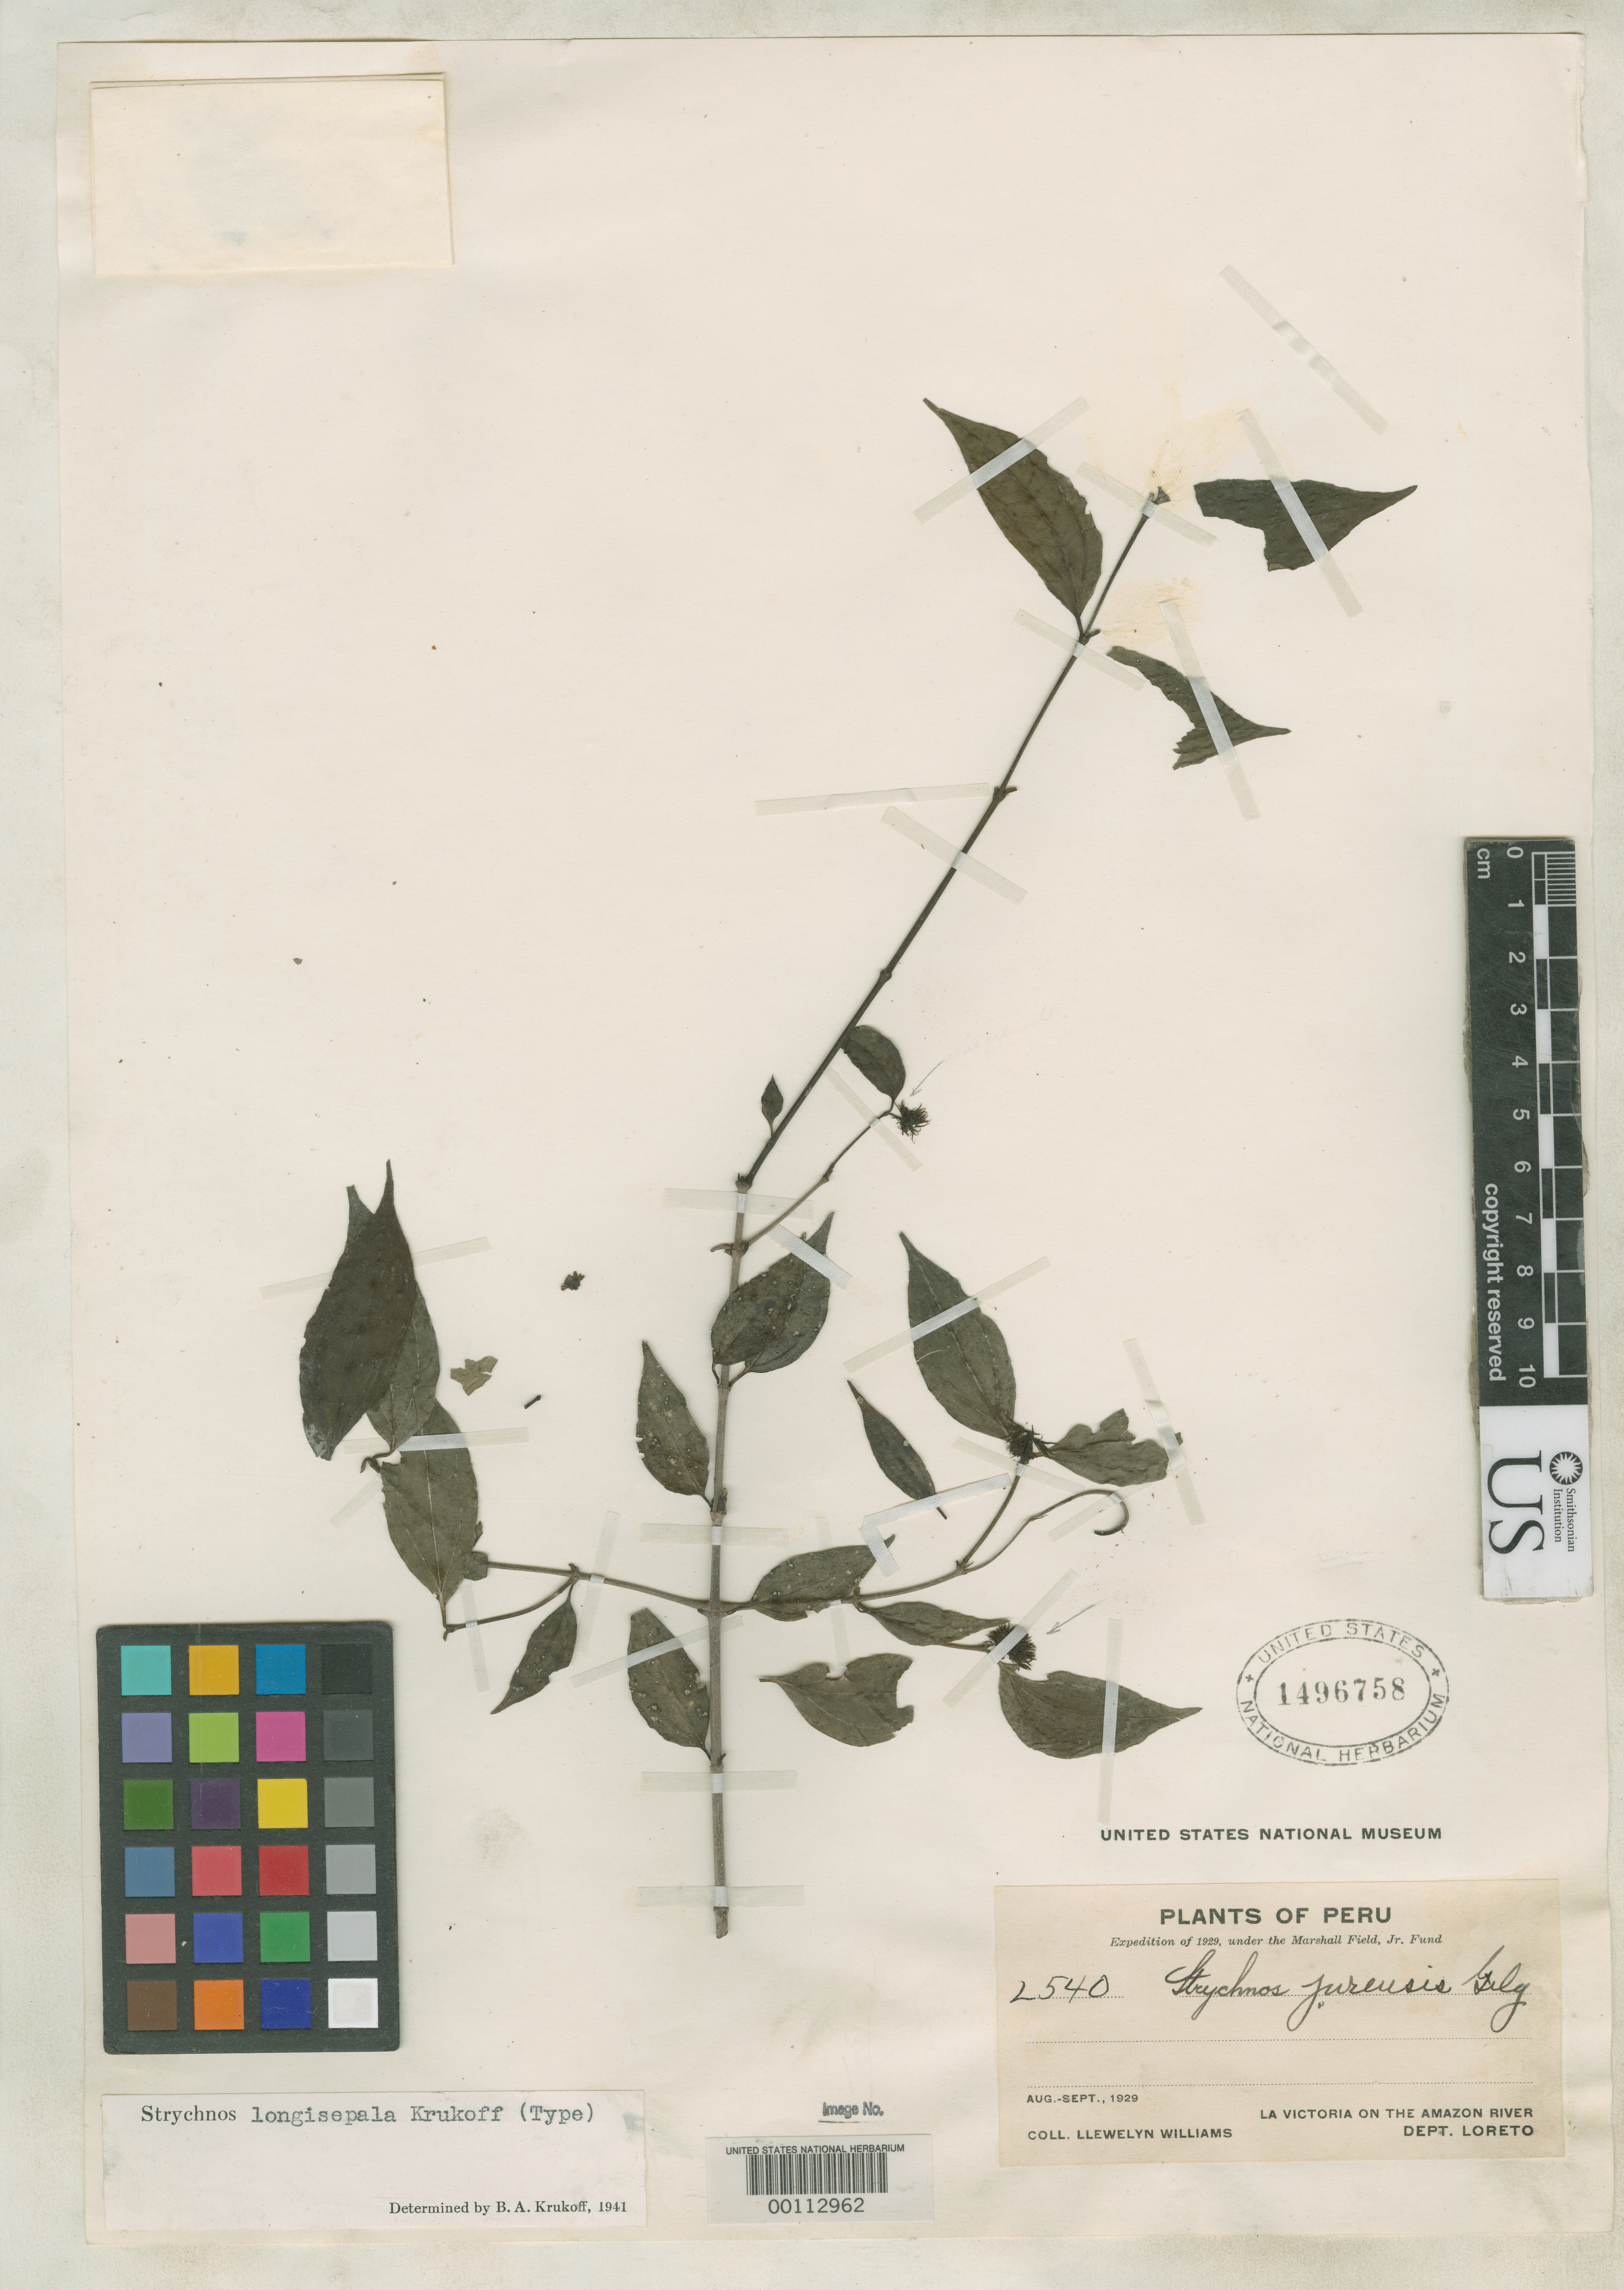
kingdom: Plantae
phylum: Tracheophyta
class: Magnoliopsida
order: Gentianales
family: Loganiaceae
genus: Strychnos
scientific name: Strychnos longisepala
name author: Krukoff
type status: Type Collection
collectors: Ll. Williams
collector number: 2540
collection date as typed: Aug 1929 to -- Sep 1929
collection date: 1929-08/1929-09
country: Peru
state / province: Loreto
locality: La Victoria, on the Amazon.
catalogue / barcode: US 1496758